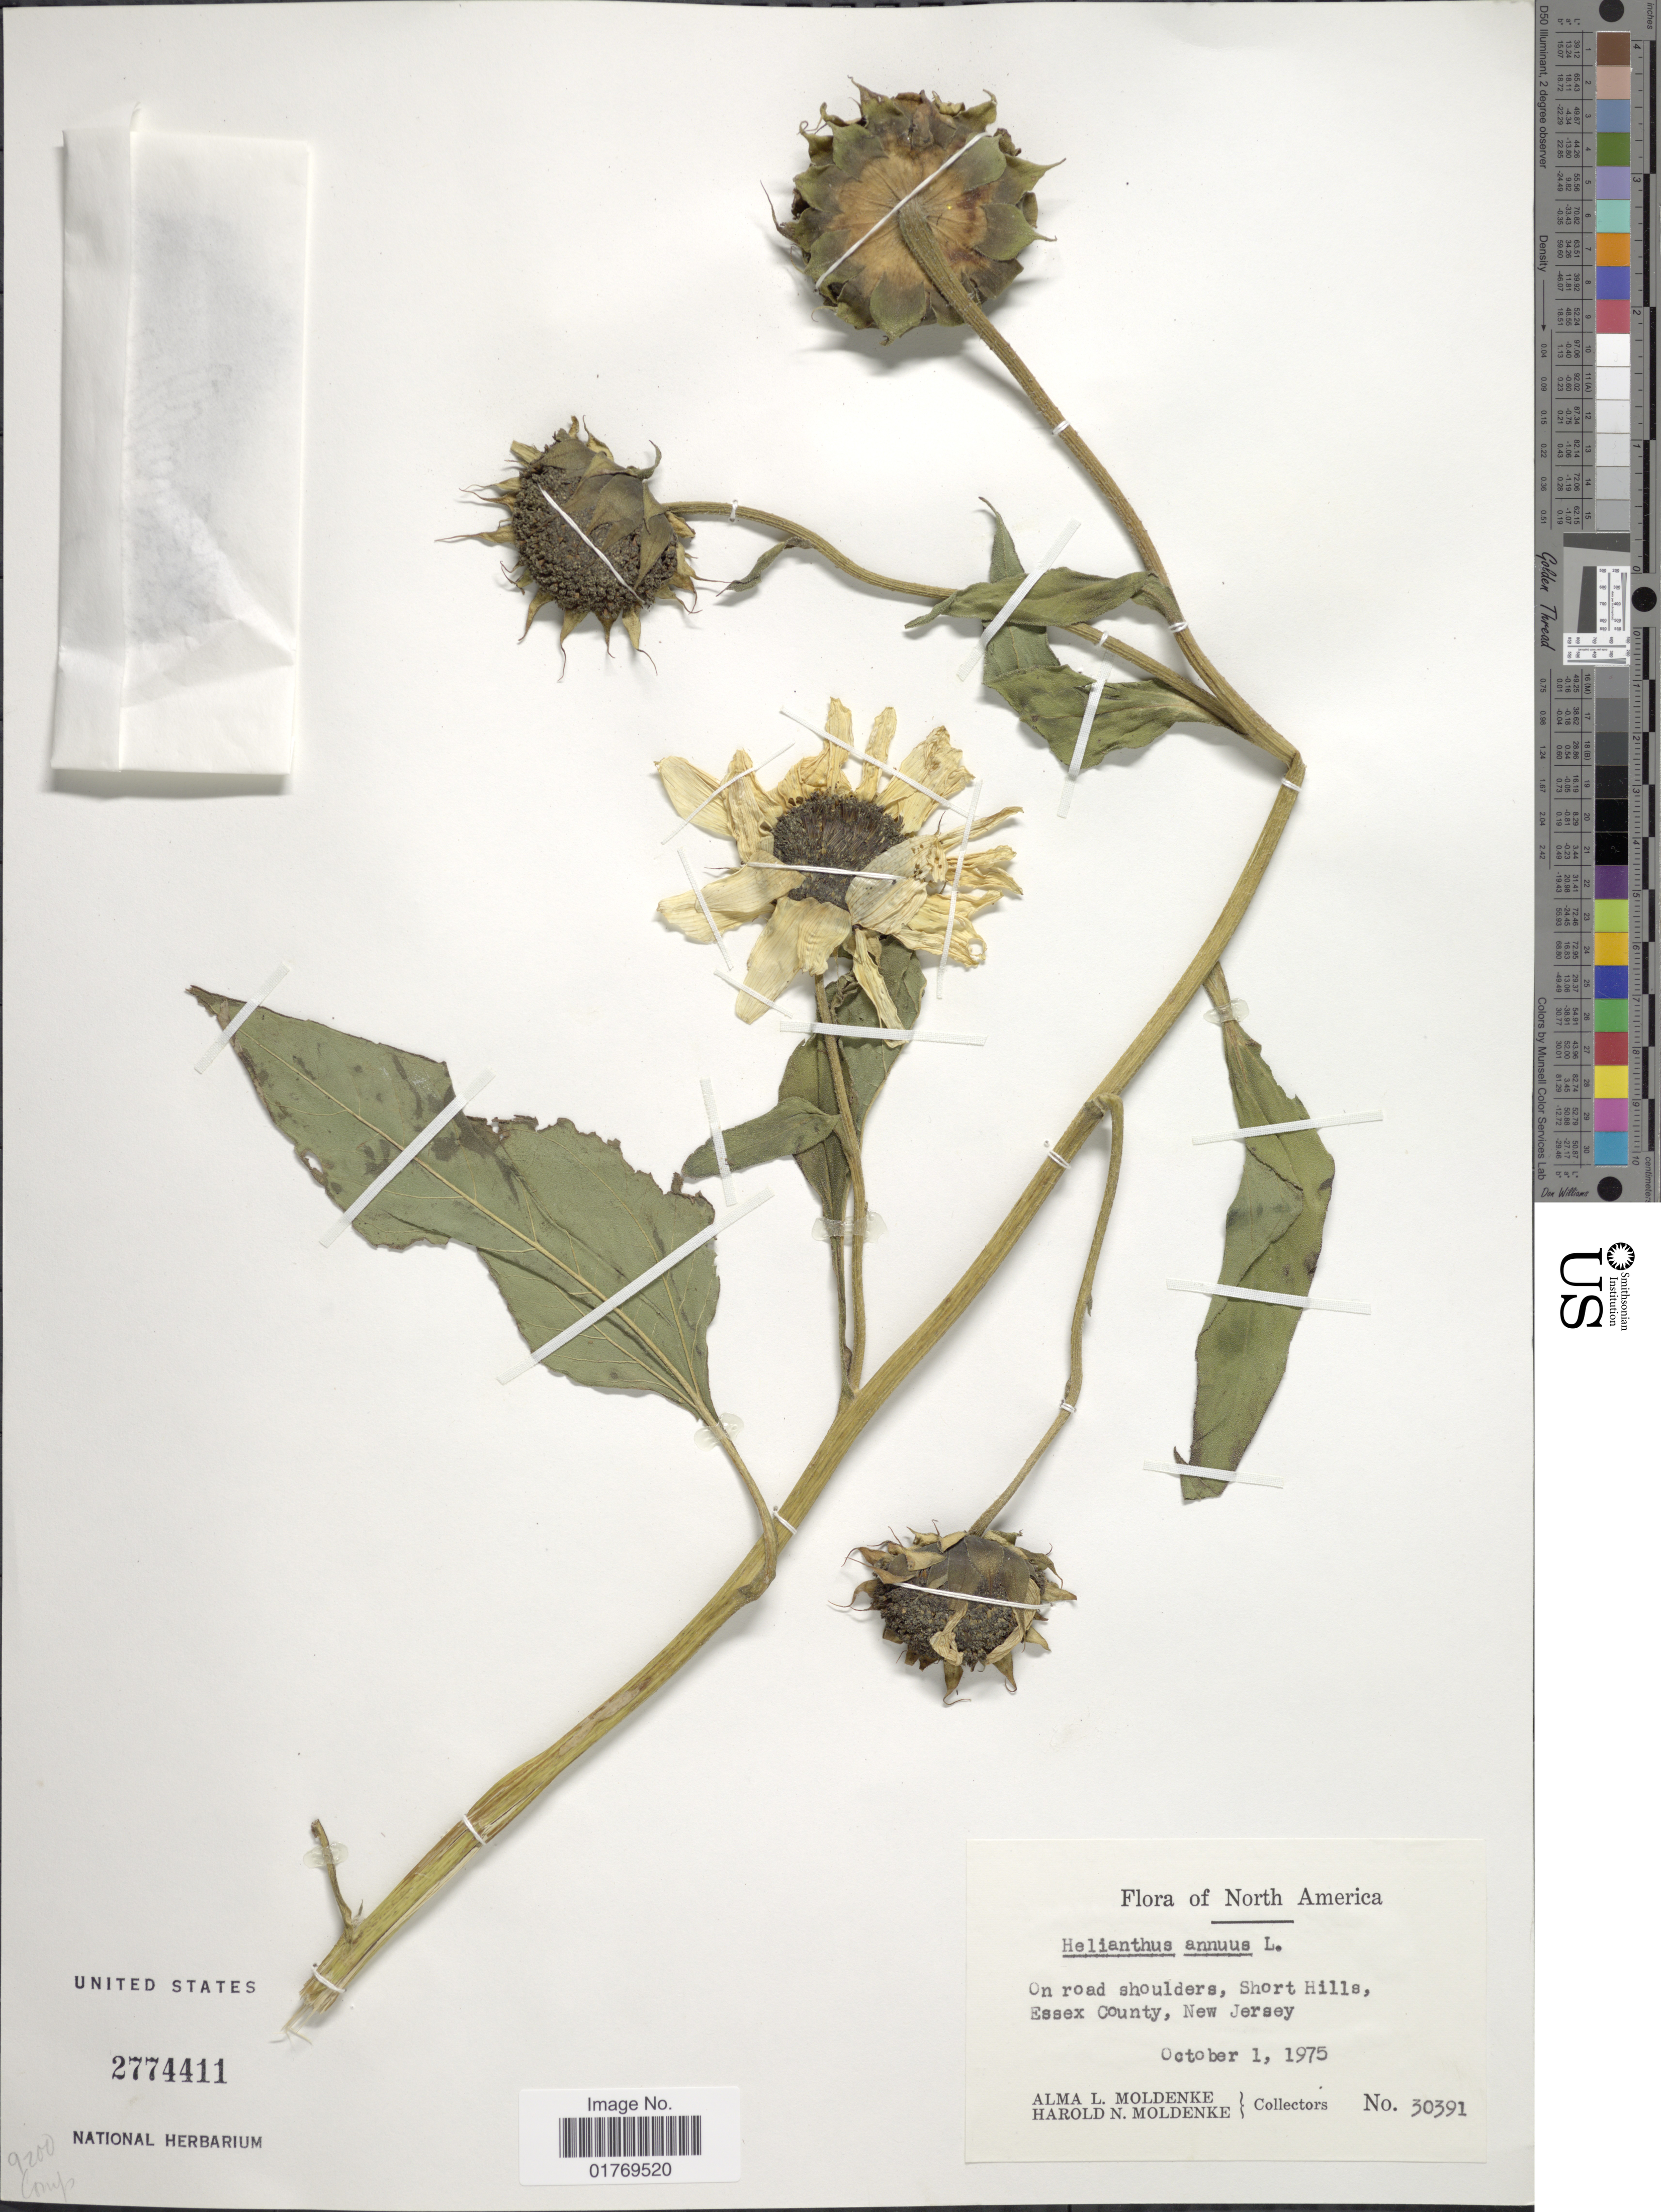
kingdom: Plantae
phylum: Tracheophyta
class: Magnoliopsida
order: Asterales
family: Asteraceae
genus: Helianthus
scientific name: Helianthus annuus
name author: L.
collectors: A. L. Moldenke & H. N. Moldenke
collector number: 30391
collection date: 1975-10-01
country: United States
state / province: New Jersey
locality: North America. On road shoulders, Short Hills, Essex County, New Jersey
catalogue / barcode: US 2774411